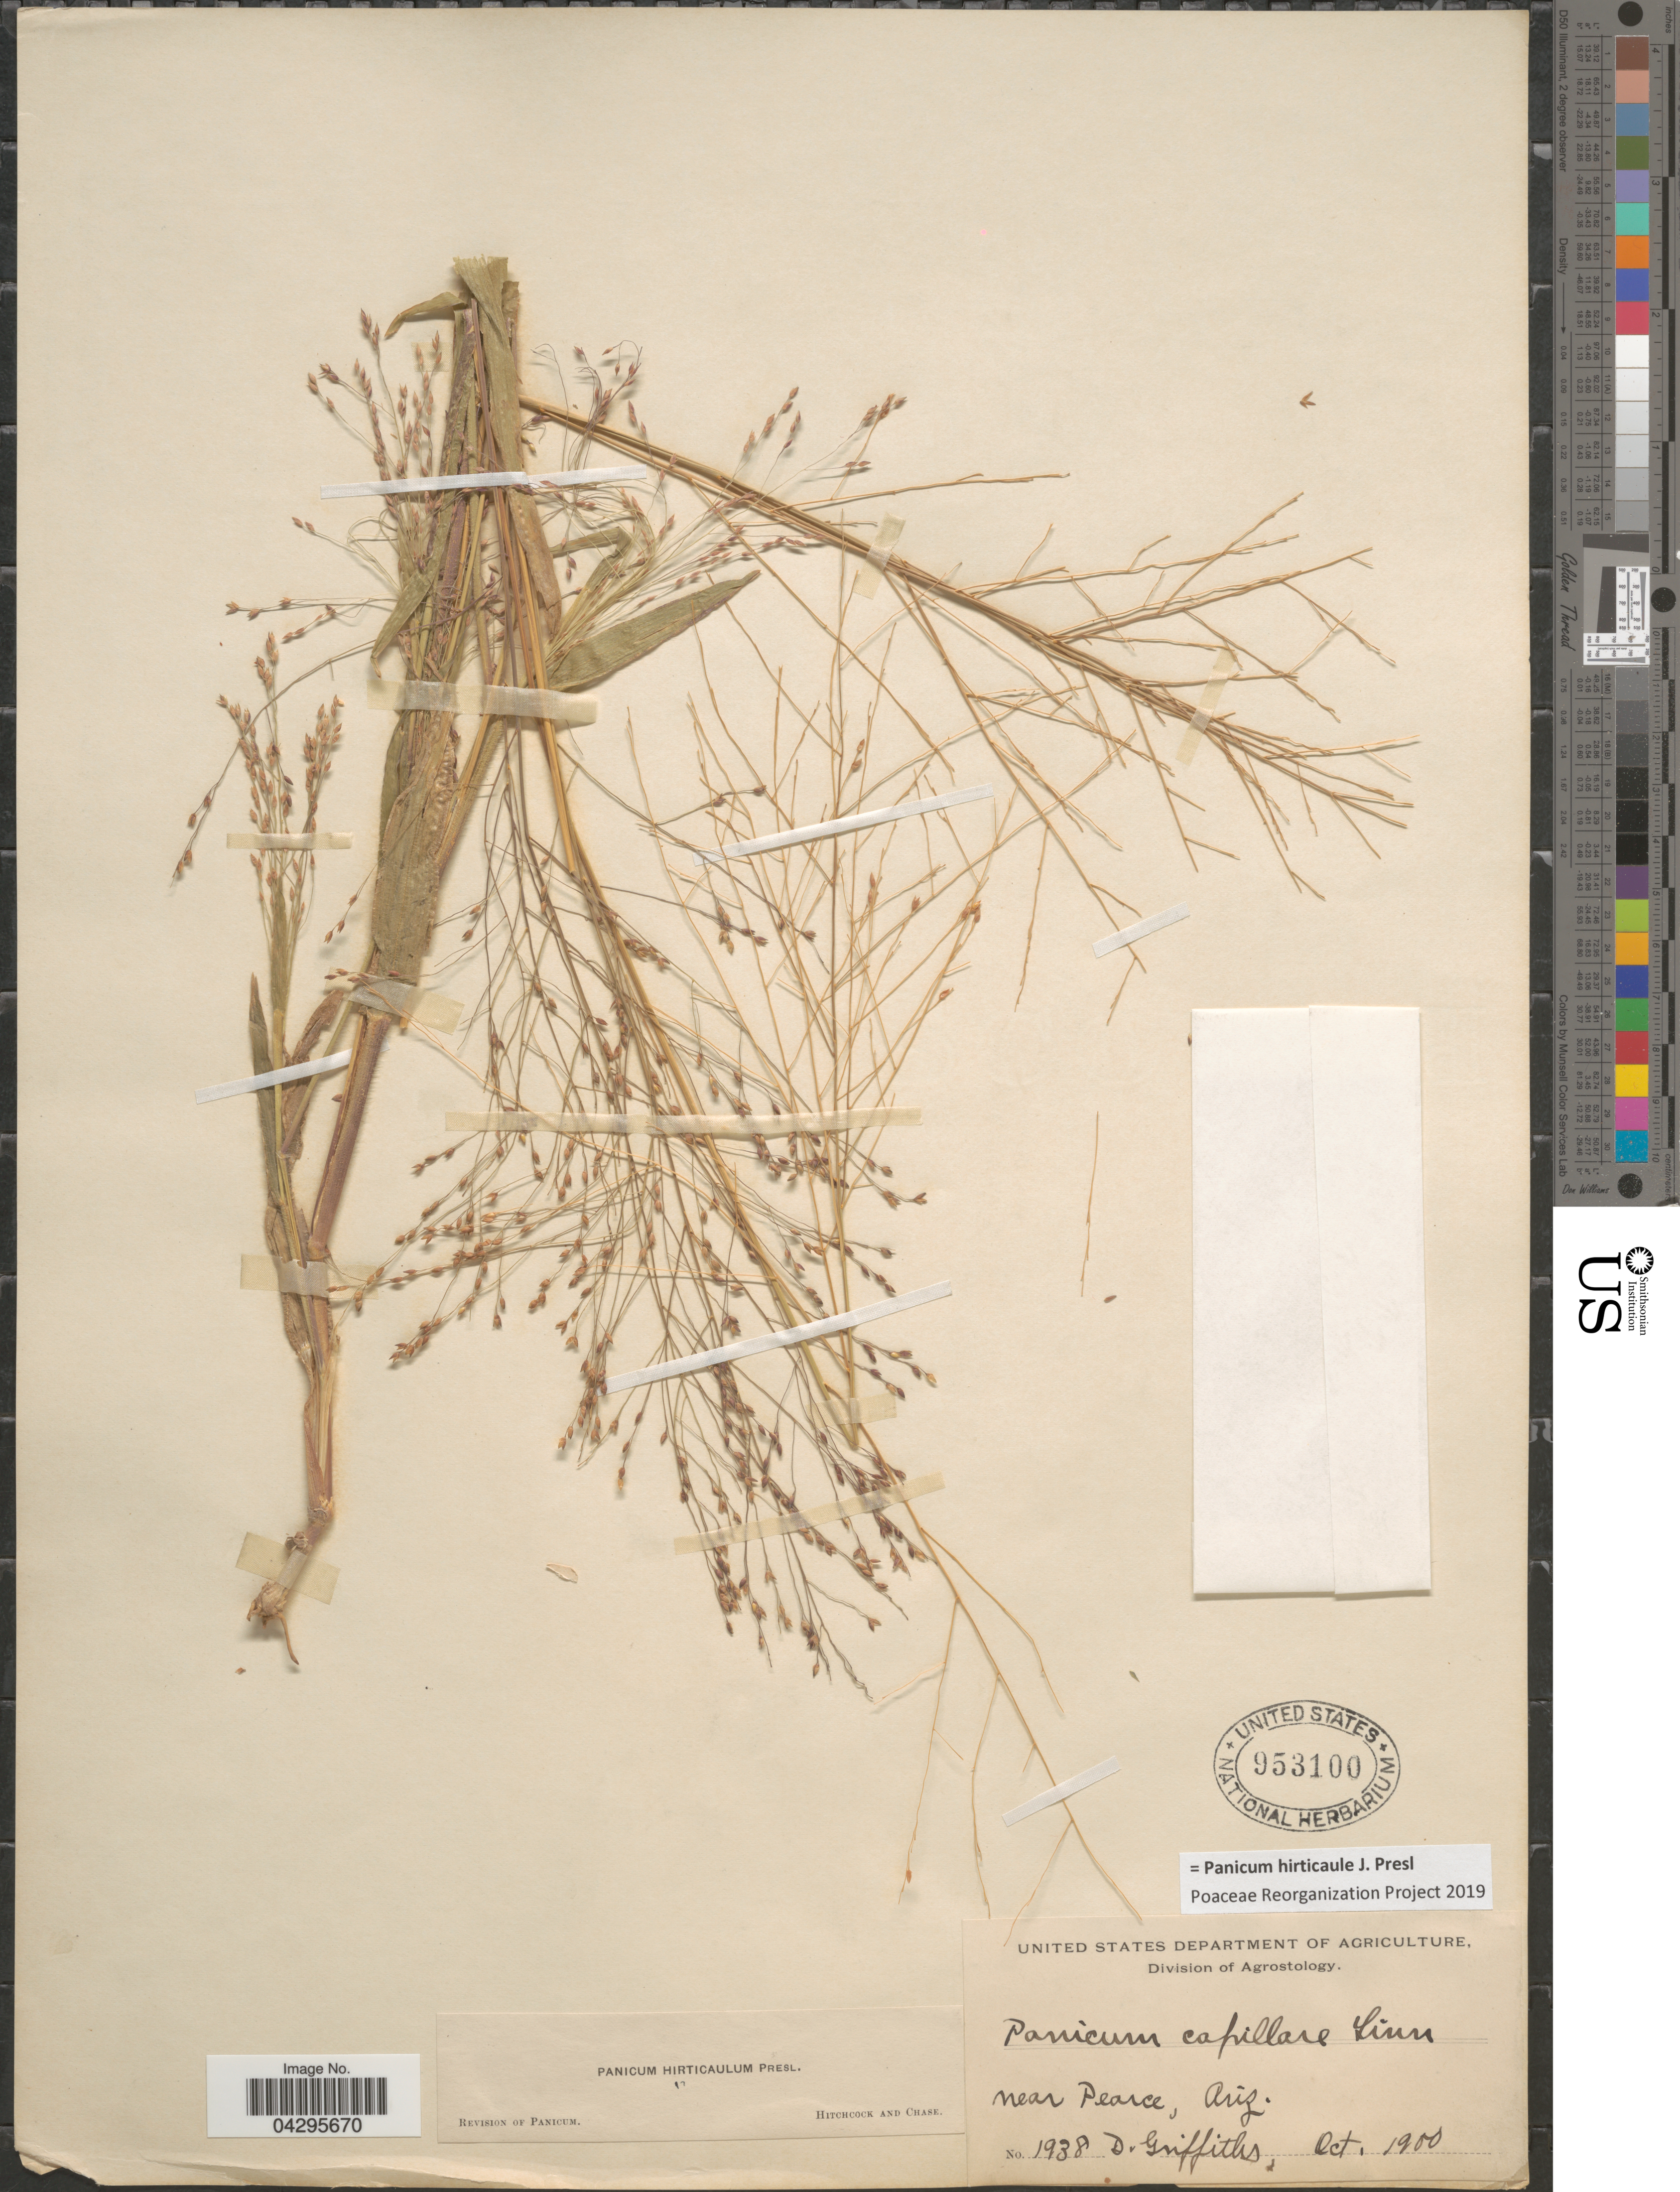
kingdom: Plantae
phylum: Tracheophyta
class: Liliopsida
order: Poales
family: Poaceae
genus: Panicum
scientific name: Panicum hirticaule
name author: J. Presl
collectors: D. Griffiths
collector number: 1938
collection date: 1900-10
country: United States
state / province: Arizona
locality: Near Pearce.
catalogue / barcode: US 953100